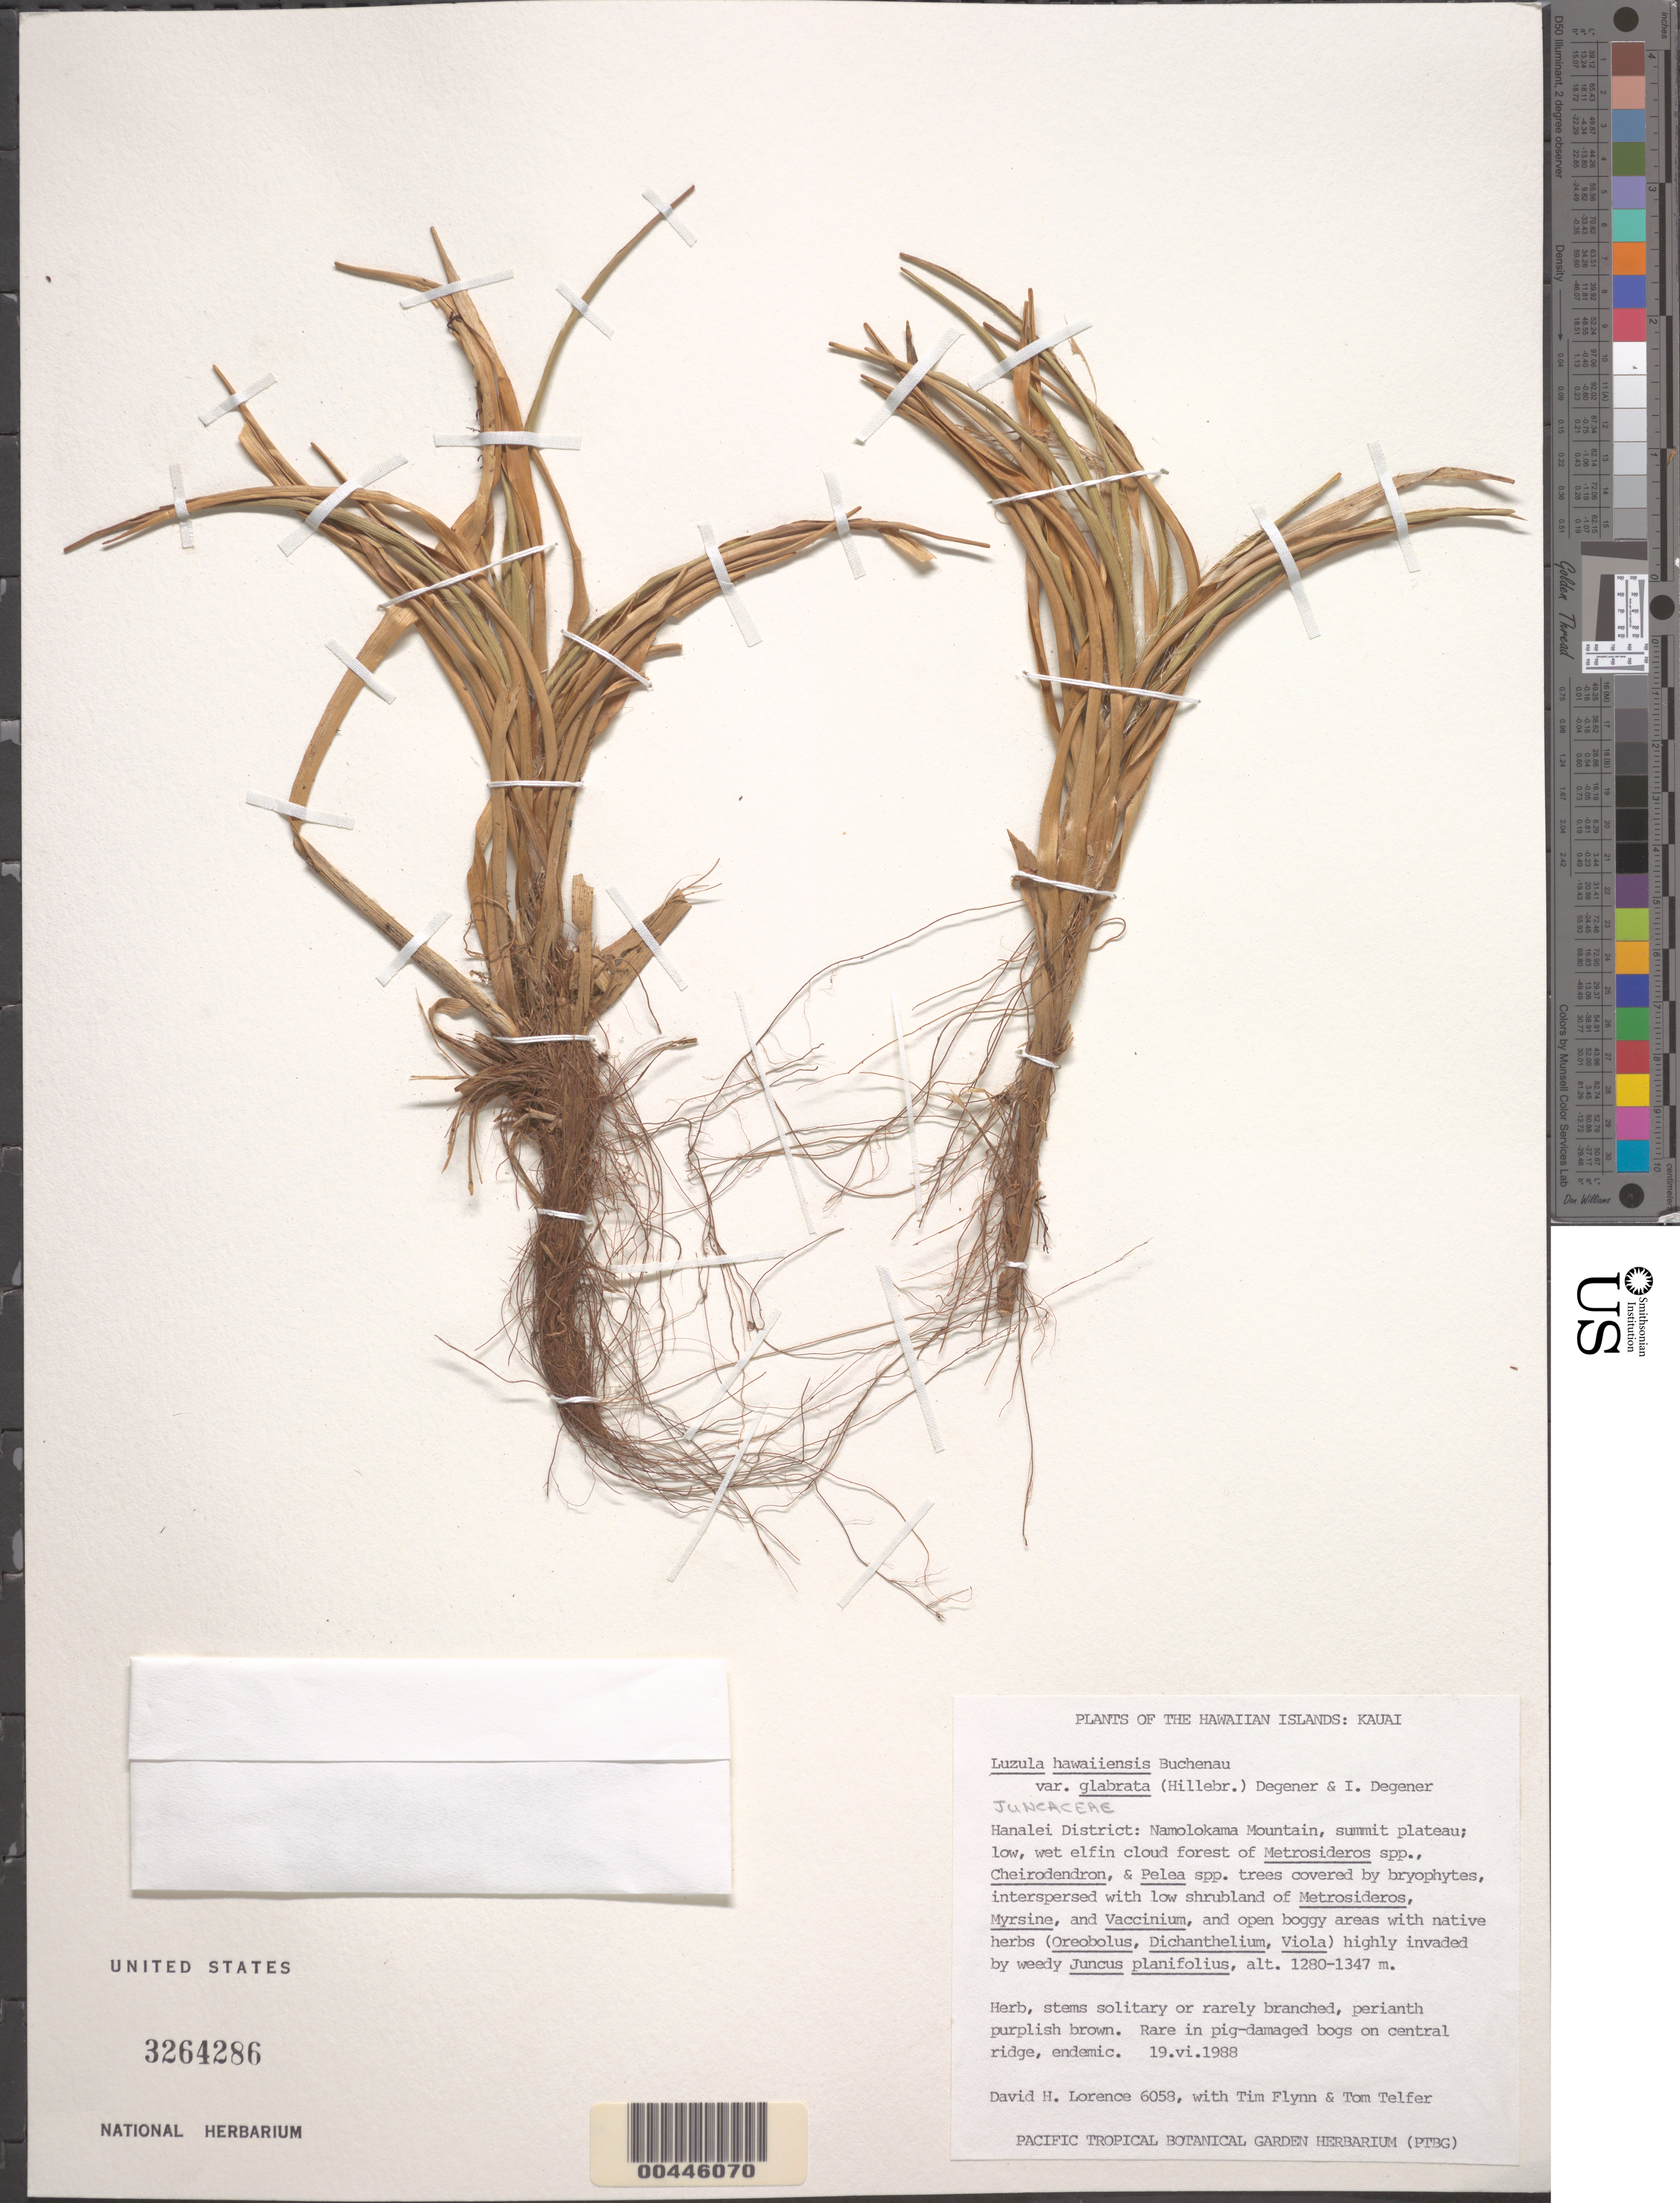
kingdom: Plantae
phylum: Tracheophyta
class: Liliopsida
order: Poales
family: Juncaceae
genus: Luzula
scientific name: Luzula hawaiiensis var. glabrata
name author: (Hillebr.) O. Deg. & I. Deg.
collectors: D. Lorence, T. W. Flynn & T. Telfer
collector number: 6058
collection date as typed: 19 Jun 1988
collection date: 1988-06-19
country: United States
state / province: Hawaii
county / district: Kauai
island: Kaua'i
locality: Hanalei Dist, Namolokama Mt, summit plateau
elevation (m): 1280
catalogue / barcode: US 3264286